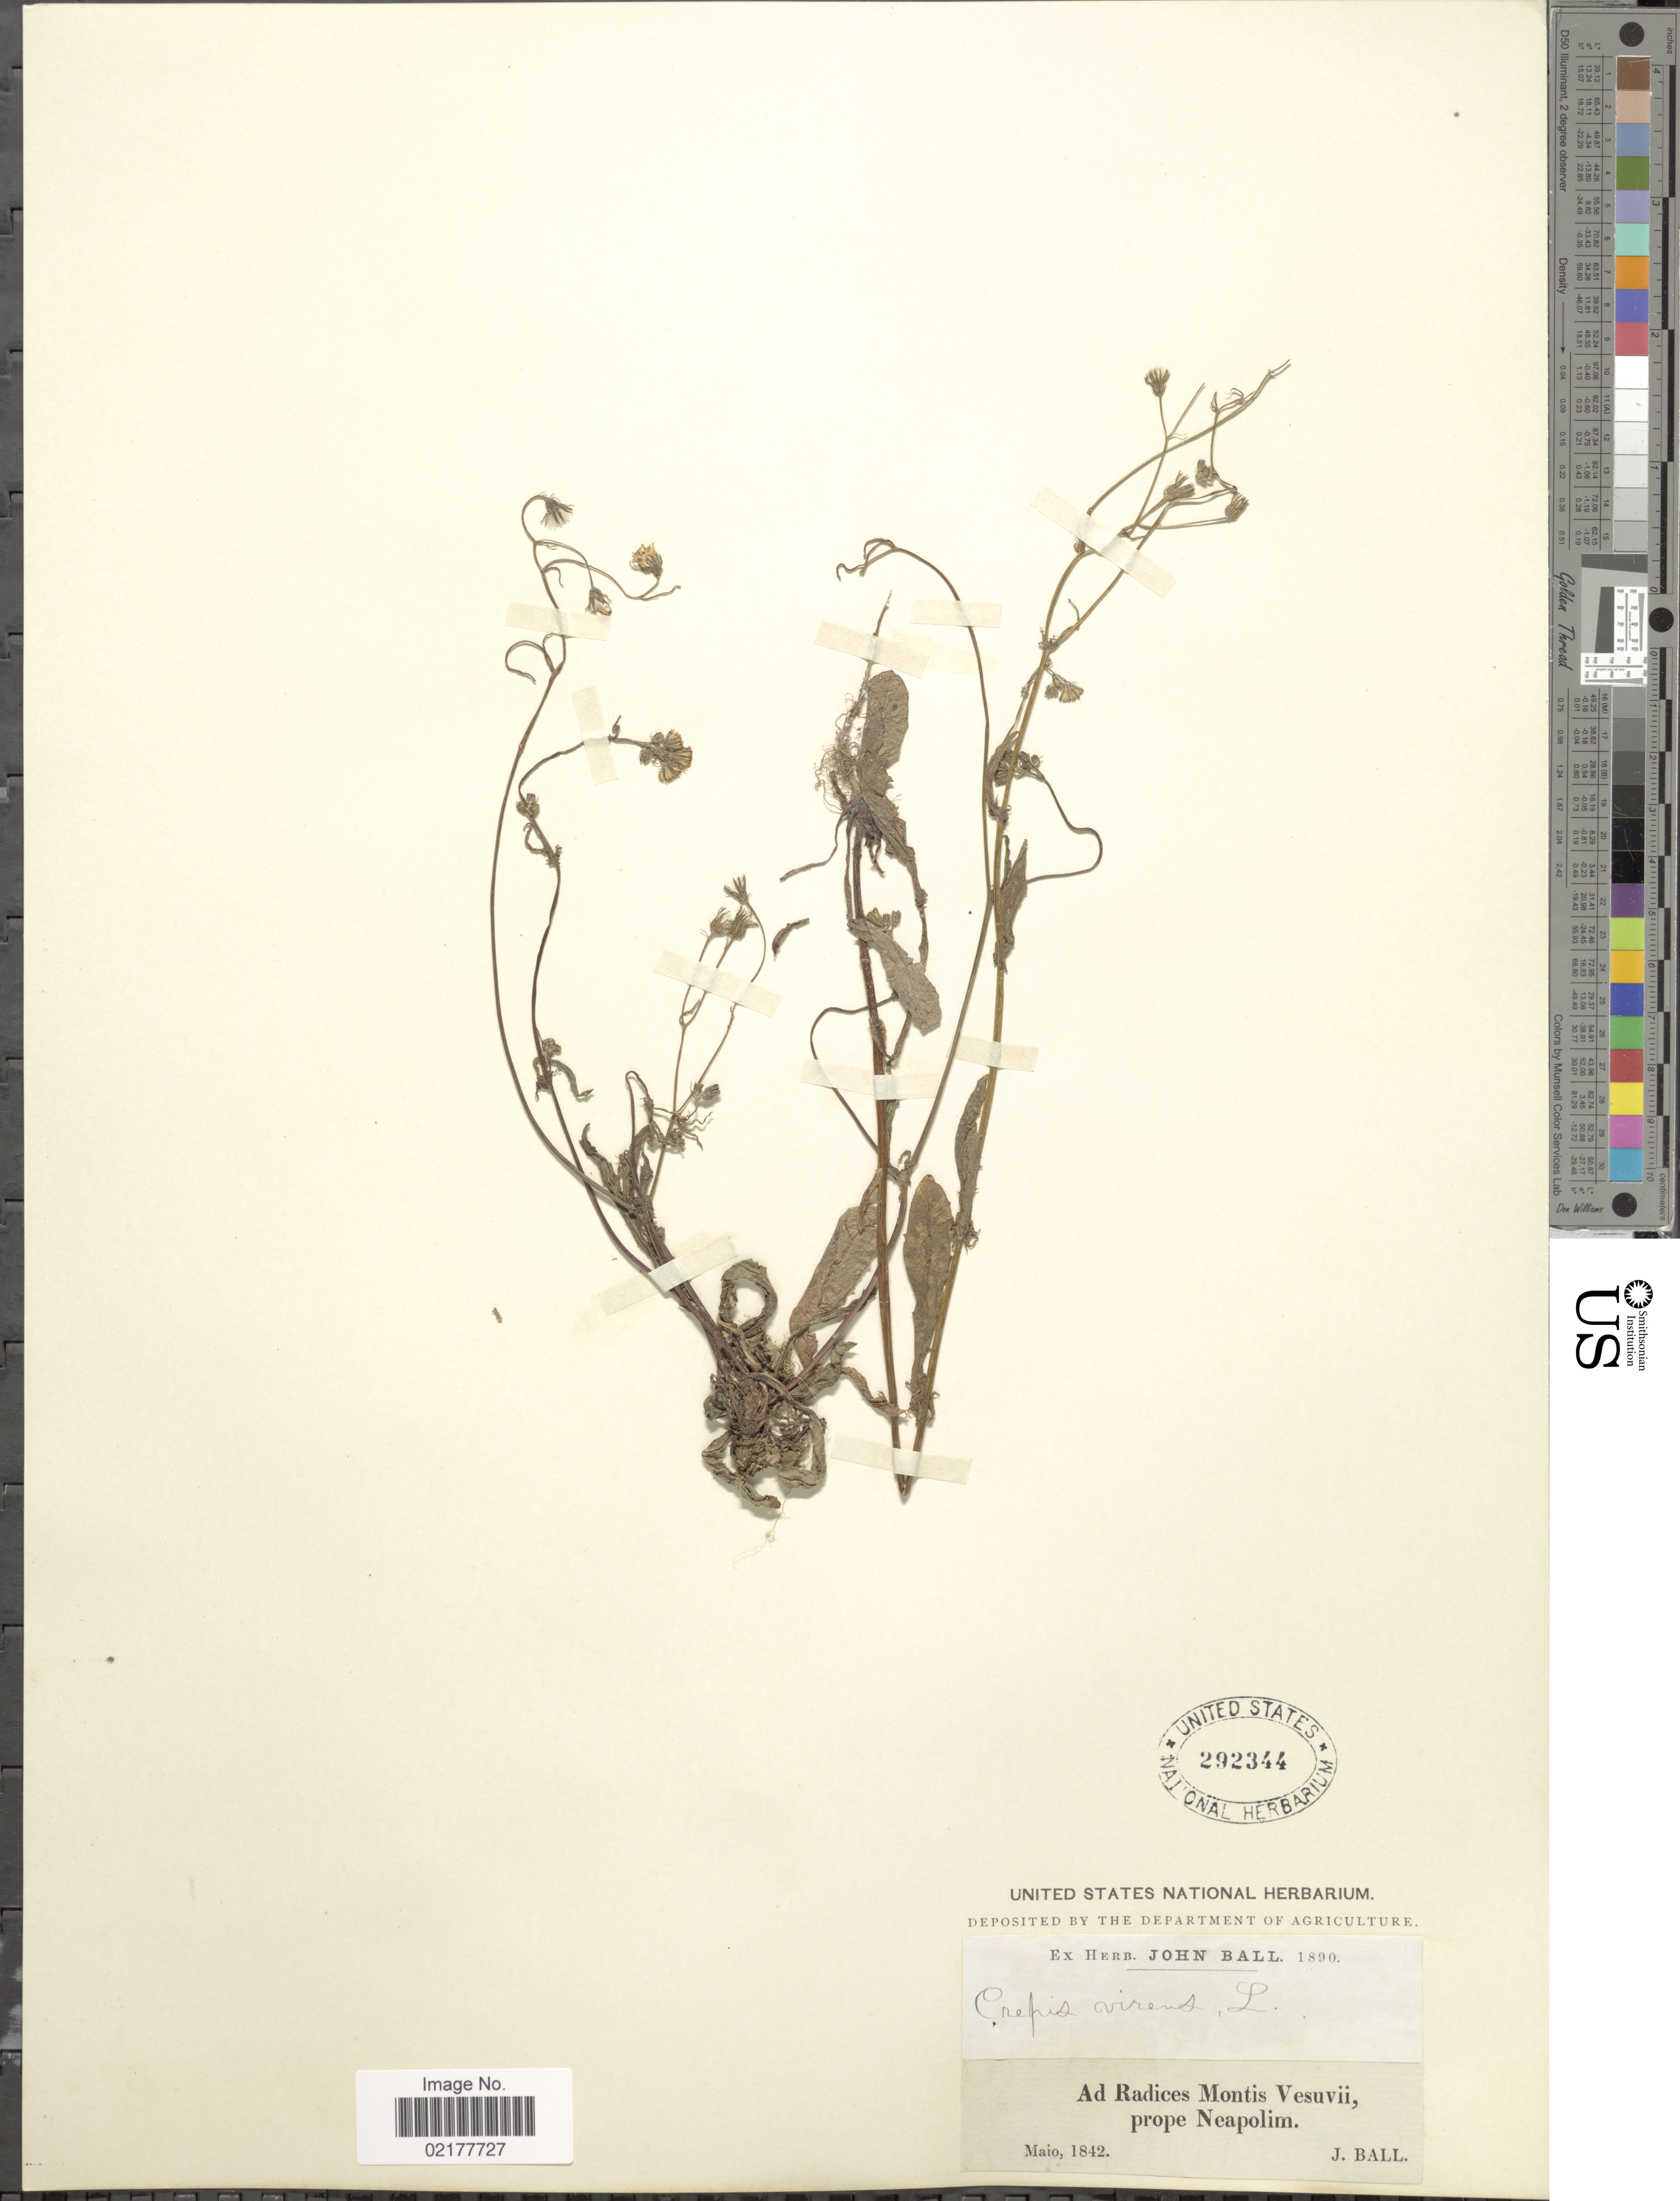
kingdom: Plantae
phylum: Tracheophyta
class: Magnoliopsida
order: Asterales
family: Asteraceae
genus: Crepis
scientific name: Crepis capillaris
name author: (L.) Wallr.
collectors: J. Ball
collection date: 1842-05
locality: Ad Radices Montis Vesuvii, prope Neapolim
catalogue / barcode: US 292344